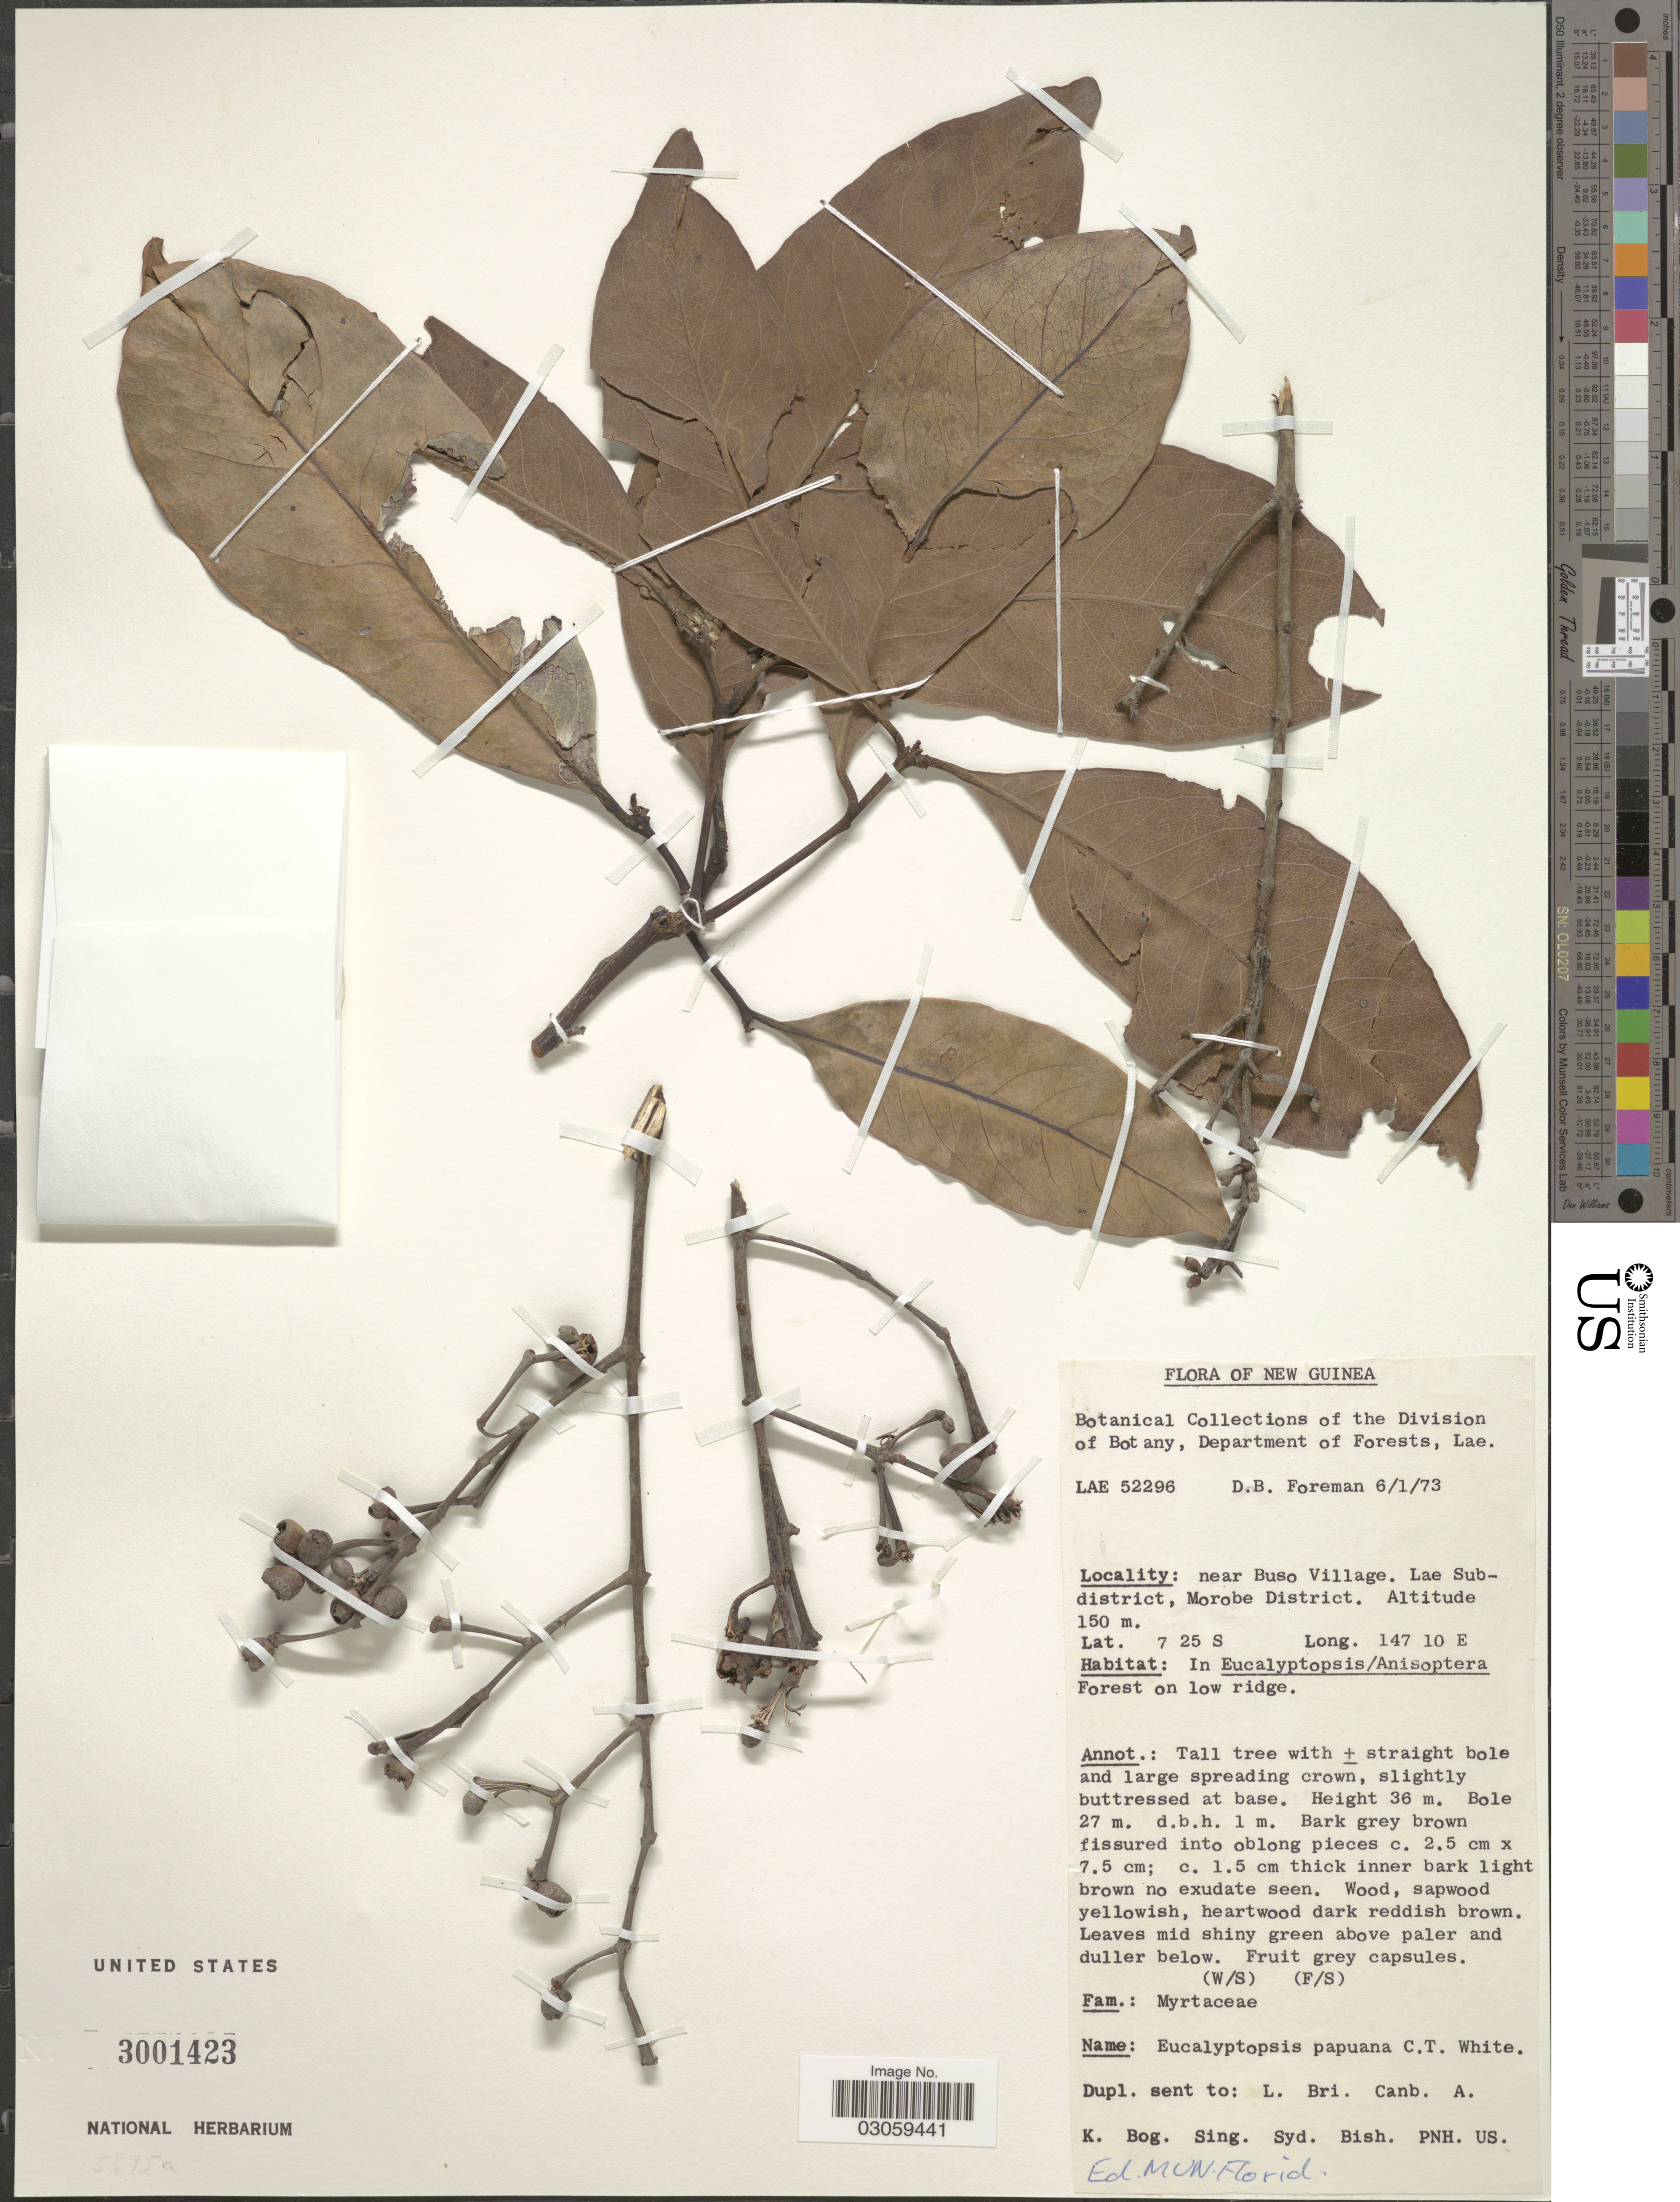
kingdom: Plantae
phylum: Tracheophyta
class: Magnoliopsida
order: Myrtales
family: Myrtaceae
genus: Eucalyptopsis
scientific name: Eucalyptopsis papuana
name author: C.T. White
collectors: D. Foreman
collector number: LAE52296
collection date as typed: Transcribed d/m/y: 6/1/73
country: Papua New Guinea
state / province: Morobe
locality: New Guinea. Near Buso Village. Lae Subdistrict, Morobe District.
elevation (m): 150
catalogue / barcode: US 3001423